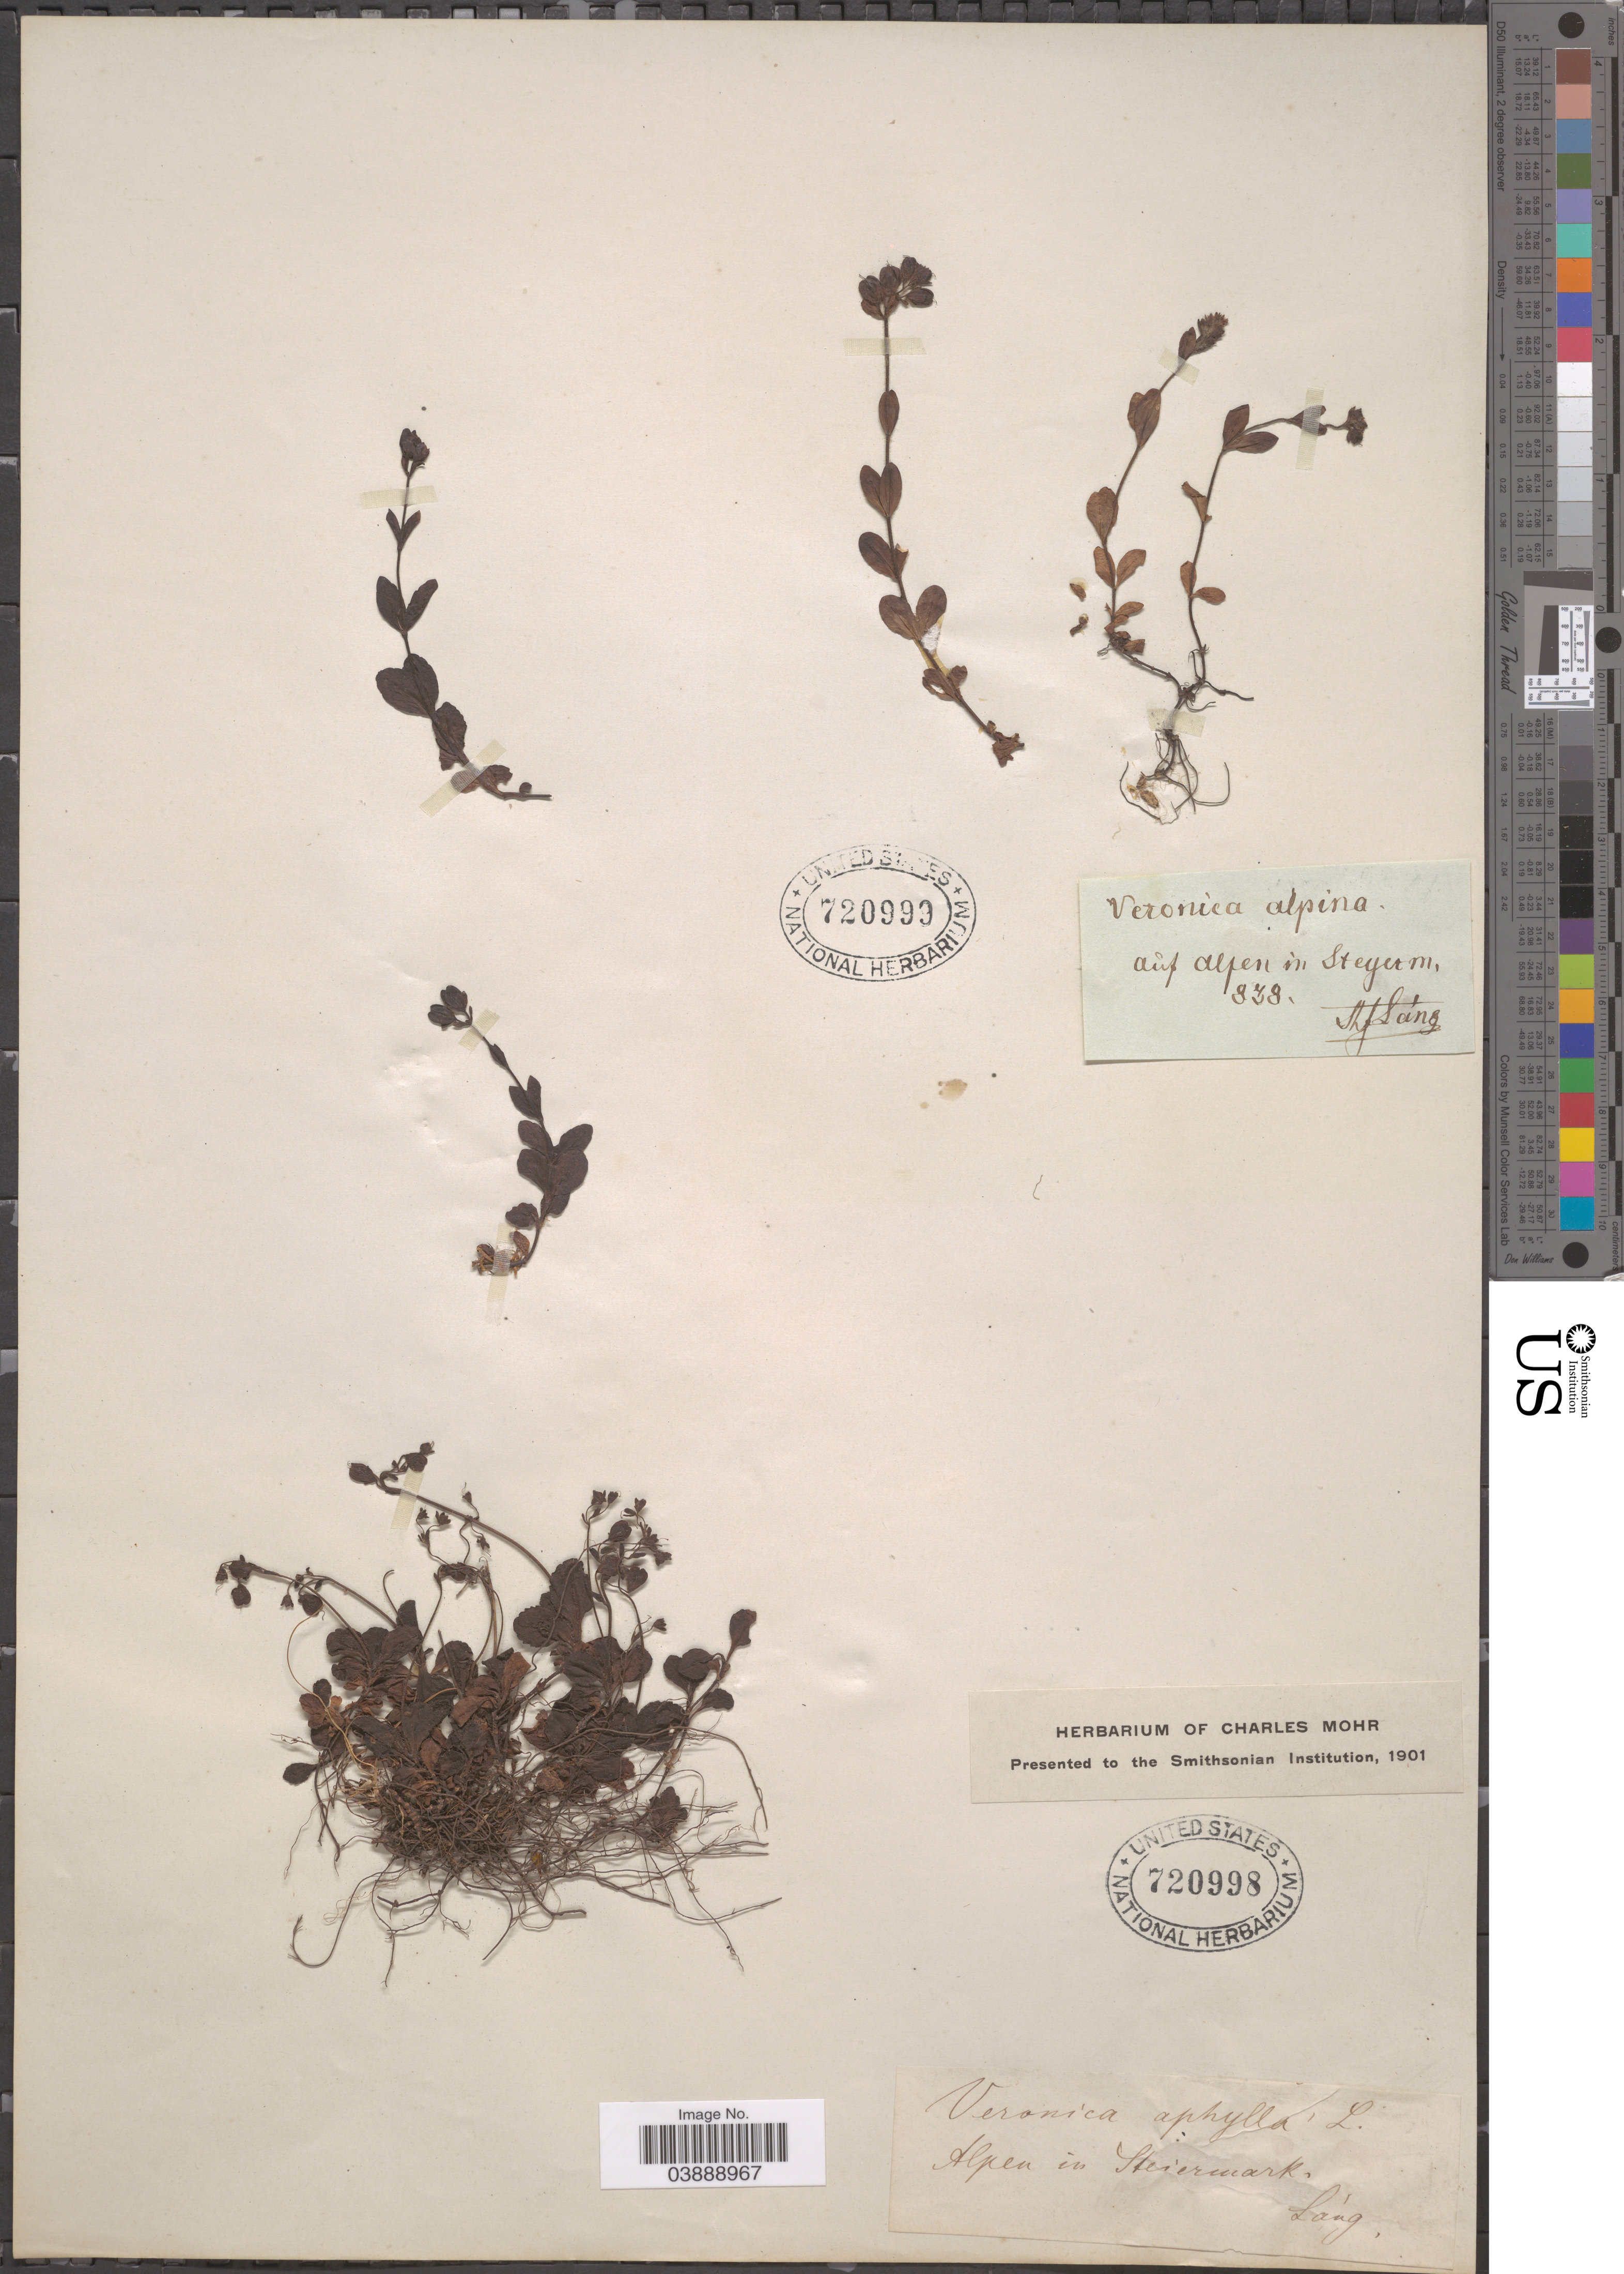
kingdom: Plantae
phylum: Tracheophyta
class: Magnoliopsida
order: Lamiales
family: Plantaginaceae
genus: Veronica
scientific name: Veronica aphylla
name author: L.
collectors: -- Lang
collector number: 838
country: Austria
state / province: Steiermark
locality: Aúf alpen in Steyerm.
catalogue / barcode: US 720999